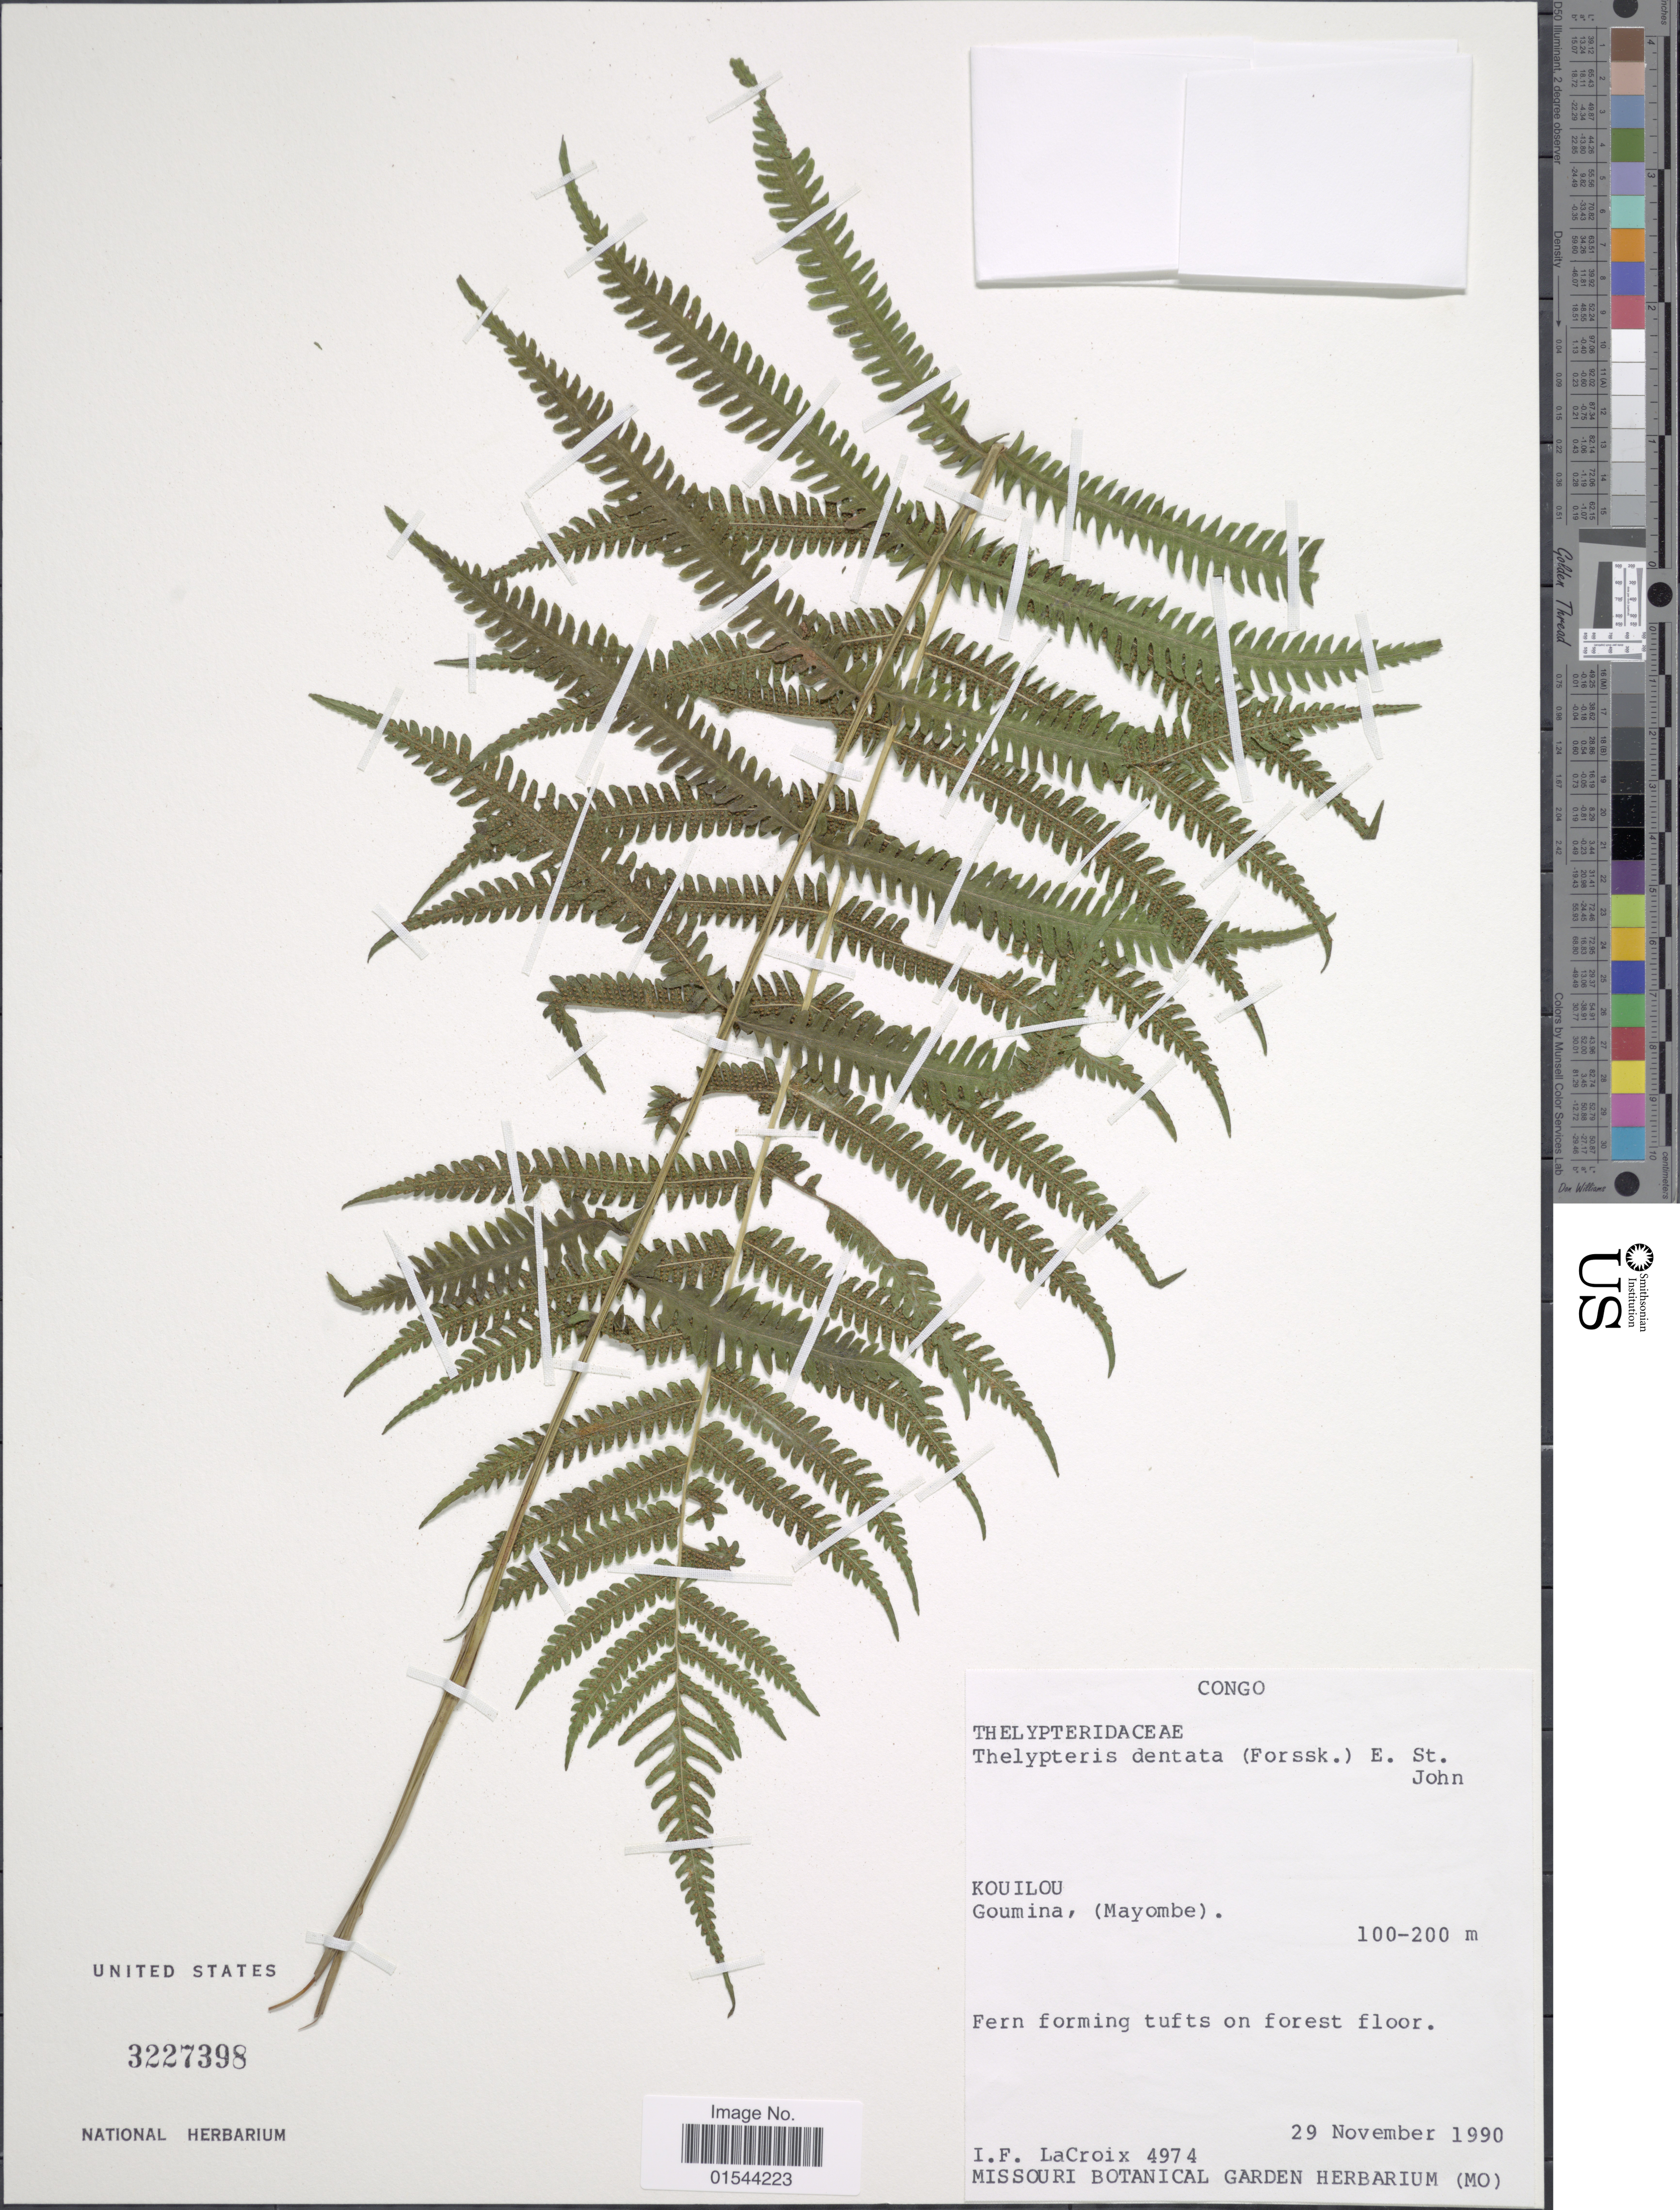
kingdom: Plantae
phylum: Tracheophyta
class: Polypodiopsida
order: Polypodiales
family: Thelypteridaceae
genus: Christella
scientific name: Christella dentata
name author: (Forssk.) Brownsey & Jermy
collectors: I. la Croix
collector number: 4974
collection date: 1990-11-29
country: Congo, Republic of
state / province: Kouilou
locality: Goumina, (Mayombe)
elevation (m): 100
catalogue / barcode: US 3227398